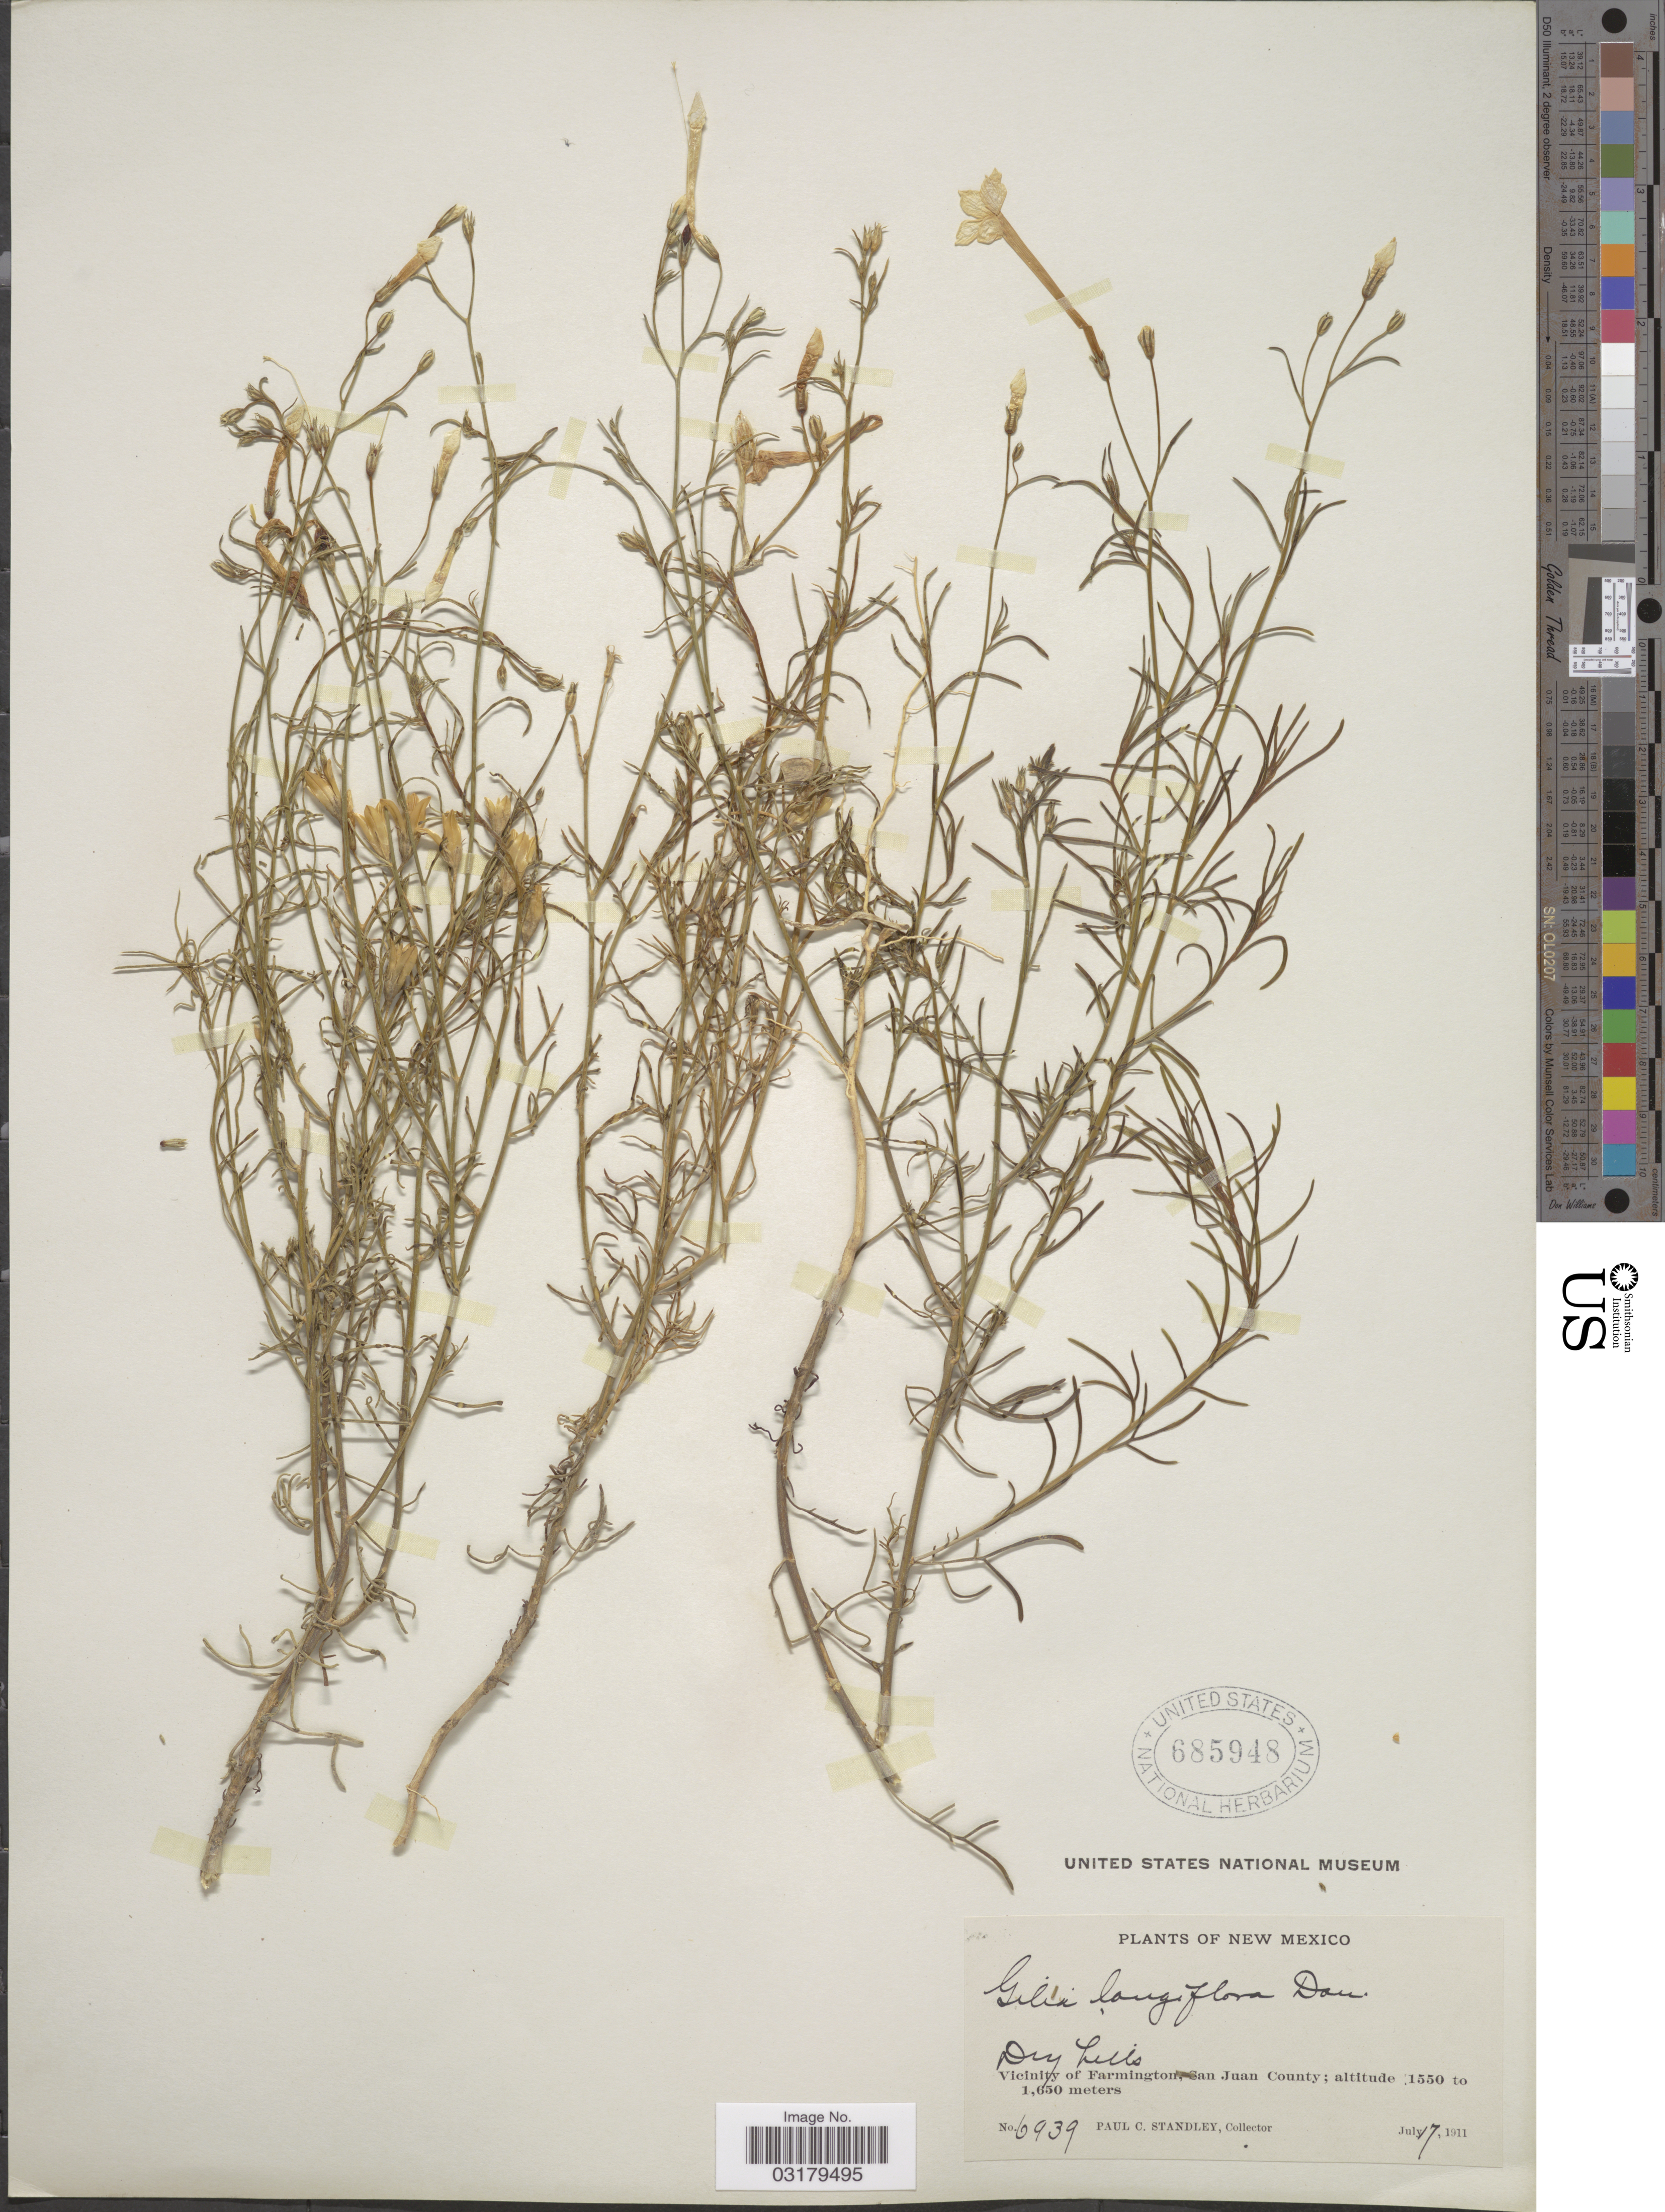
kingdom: Plantae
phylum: Tracheophyta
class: Magnoliopsida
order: Ericales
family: Polemoniaceae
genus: Ipomopsis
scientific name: Ipomopsis longiflora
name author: (Torr.) V.E. Grant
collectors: P. C. Standley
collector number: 6939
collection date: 1911-07-17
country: United States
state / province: New Mexico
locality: Vicinity of Farmington, San Juan County.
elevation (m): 1550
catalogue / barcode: US 685948